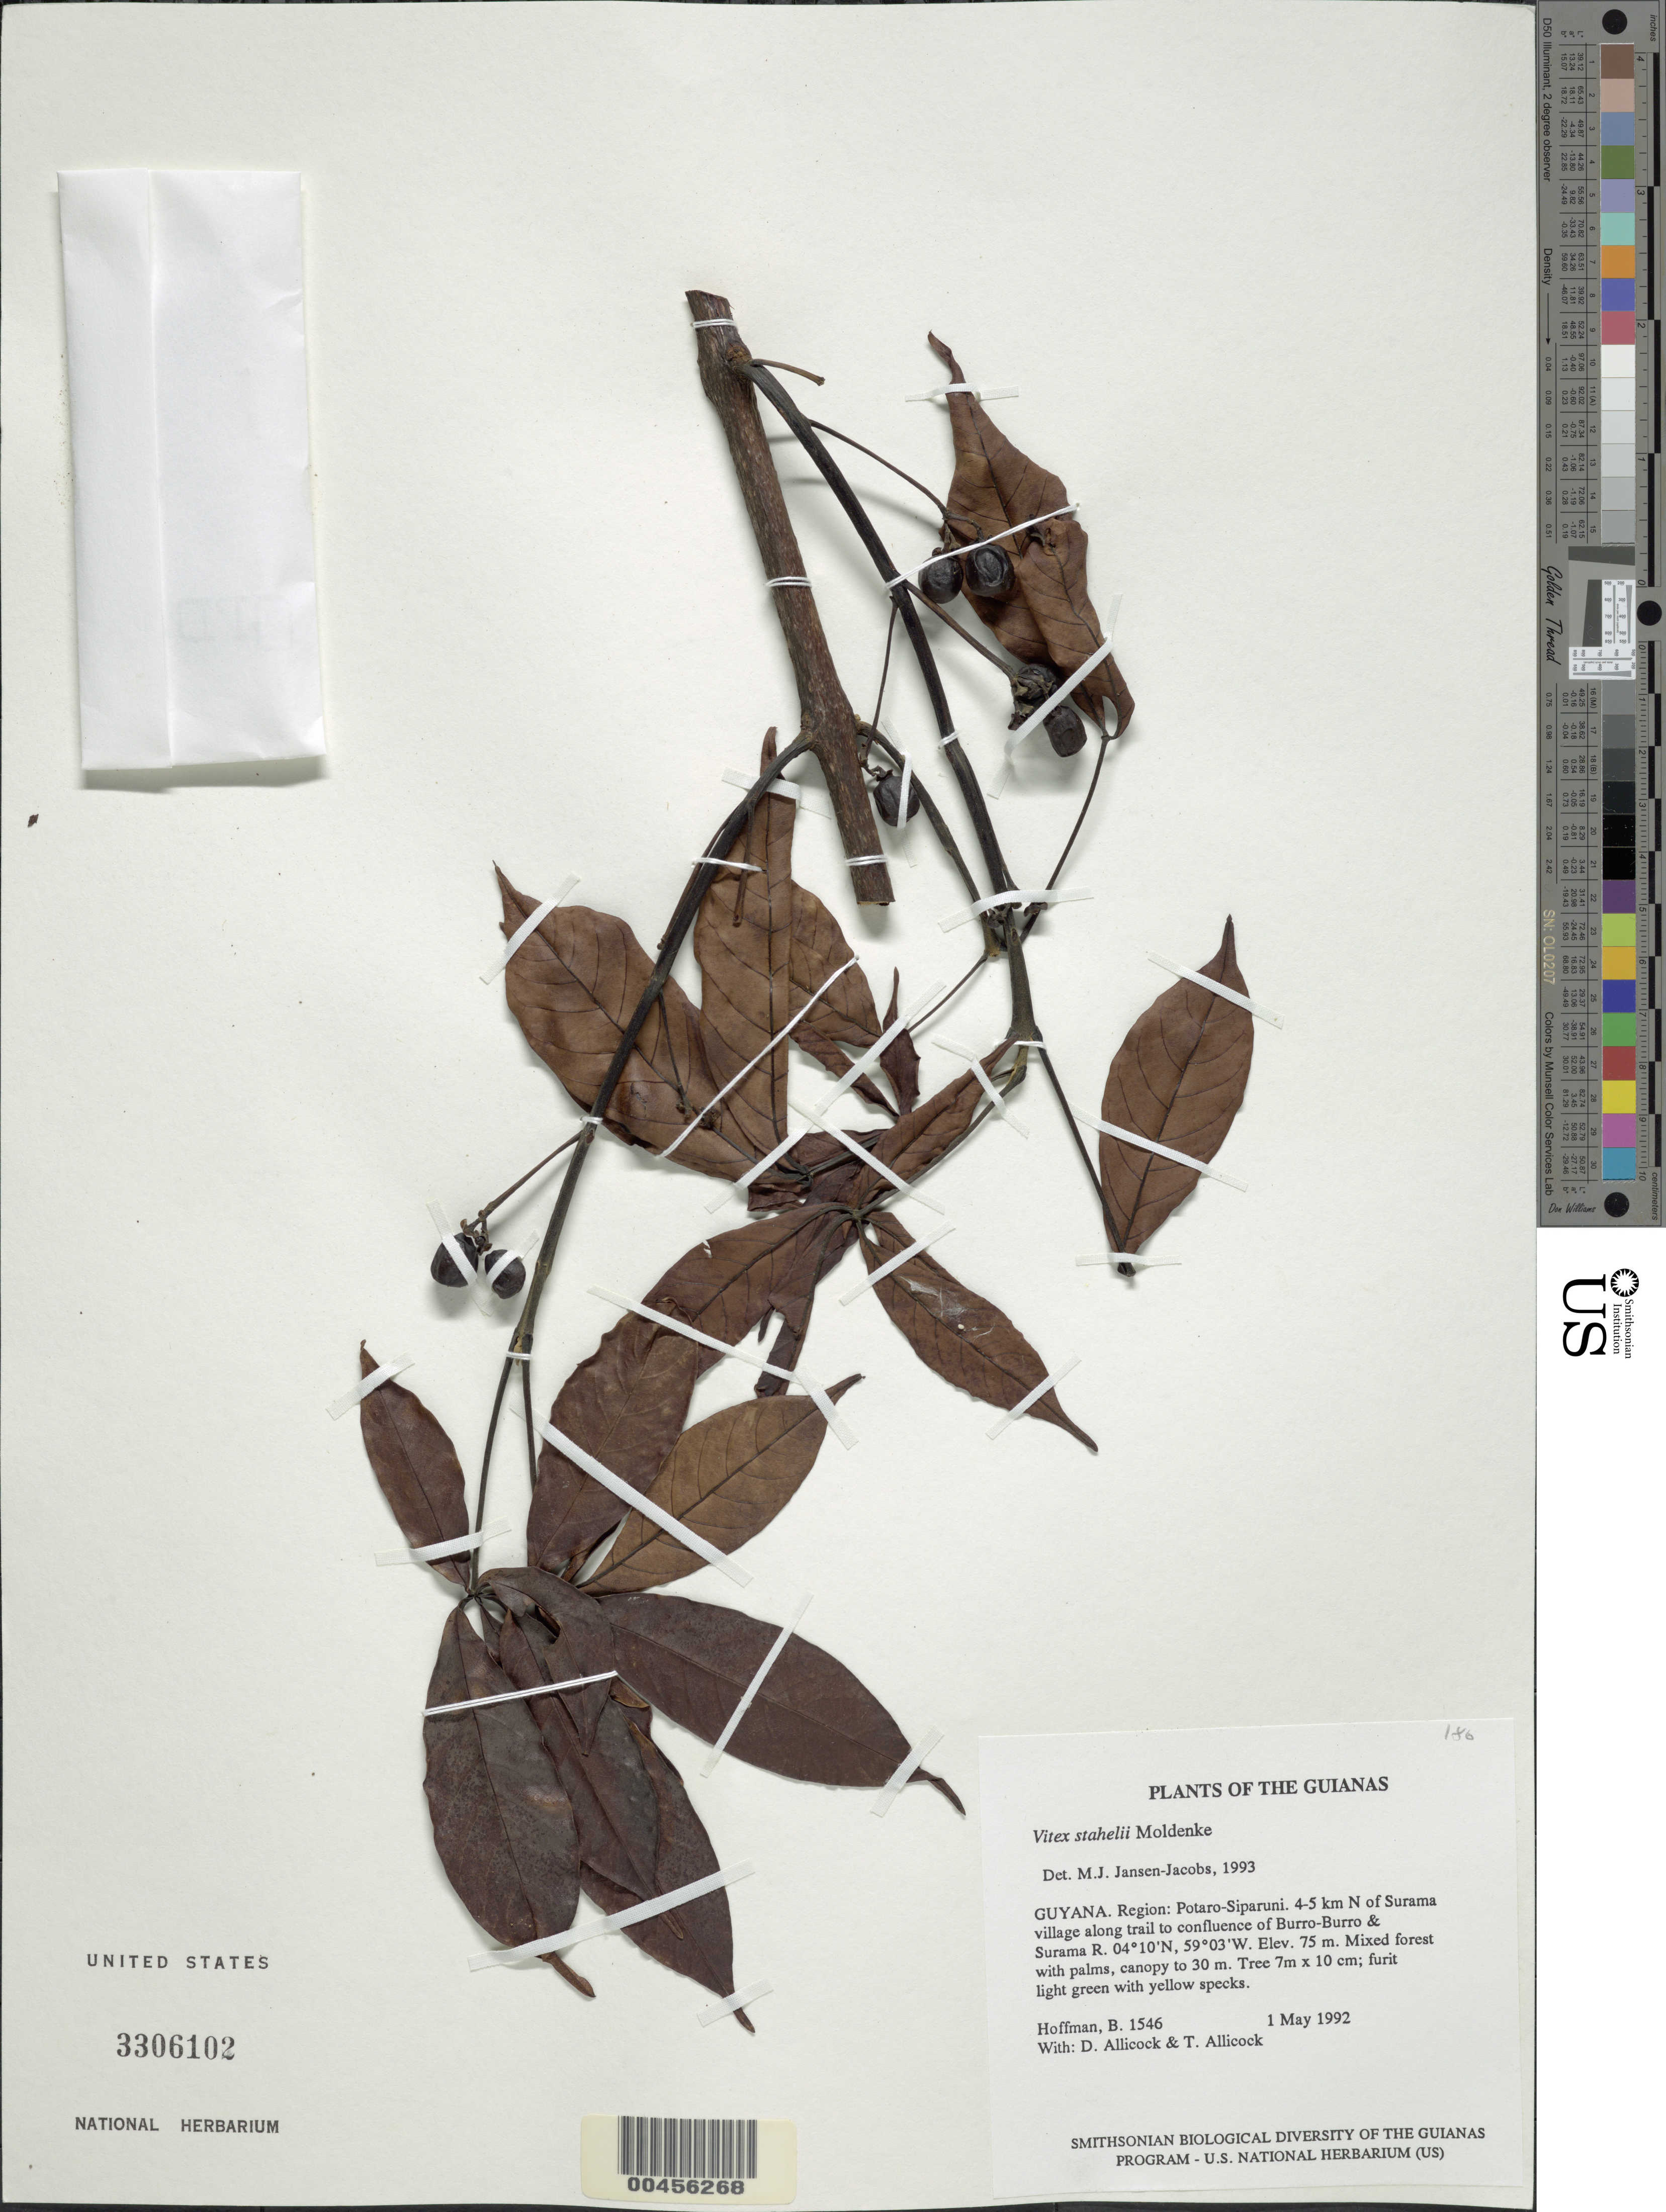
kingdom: Plantae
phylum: Tracheophyta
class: Magnoliopsida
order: Lamiales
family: Lamiaceae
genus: Vitex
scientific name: Vitex stahelii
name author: Moldenke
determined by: Jansen-Jacobs, M. J., (U), Nationaal Herbarium Nederland, Utrecht University branch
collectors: B. Hoffman, D. Allicock & T. Allicock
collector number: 1546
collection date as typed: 1 May 1992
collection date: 1992-05-01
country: Guyana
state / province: Potaro-Siparuni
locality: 4-5 km N of Surama village along trail to confluence of Burro-Burro & Surama Rivers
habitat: Mixed forest with palms, canopy to 30 m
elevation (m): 75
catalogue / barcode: US 3306102